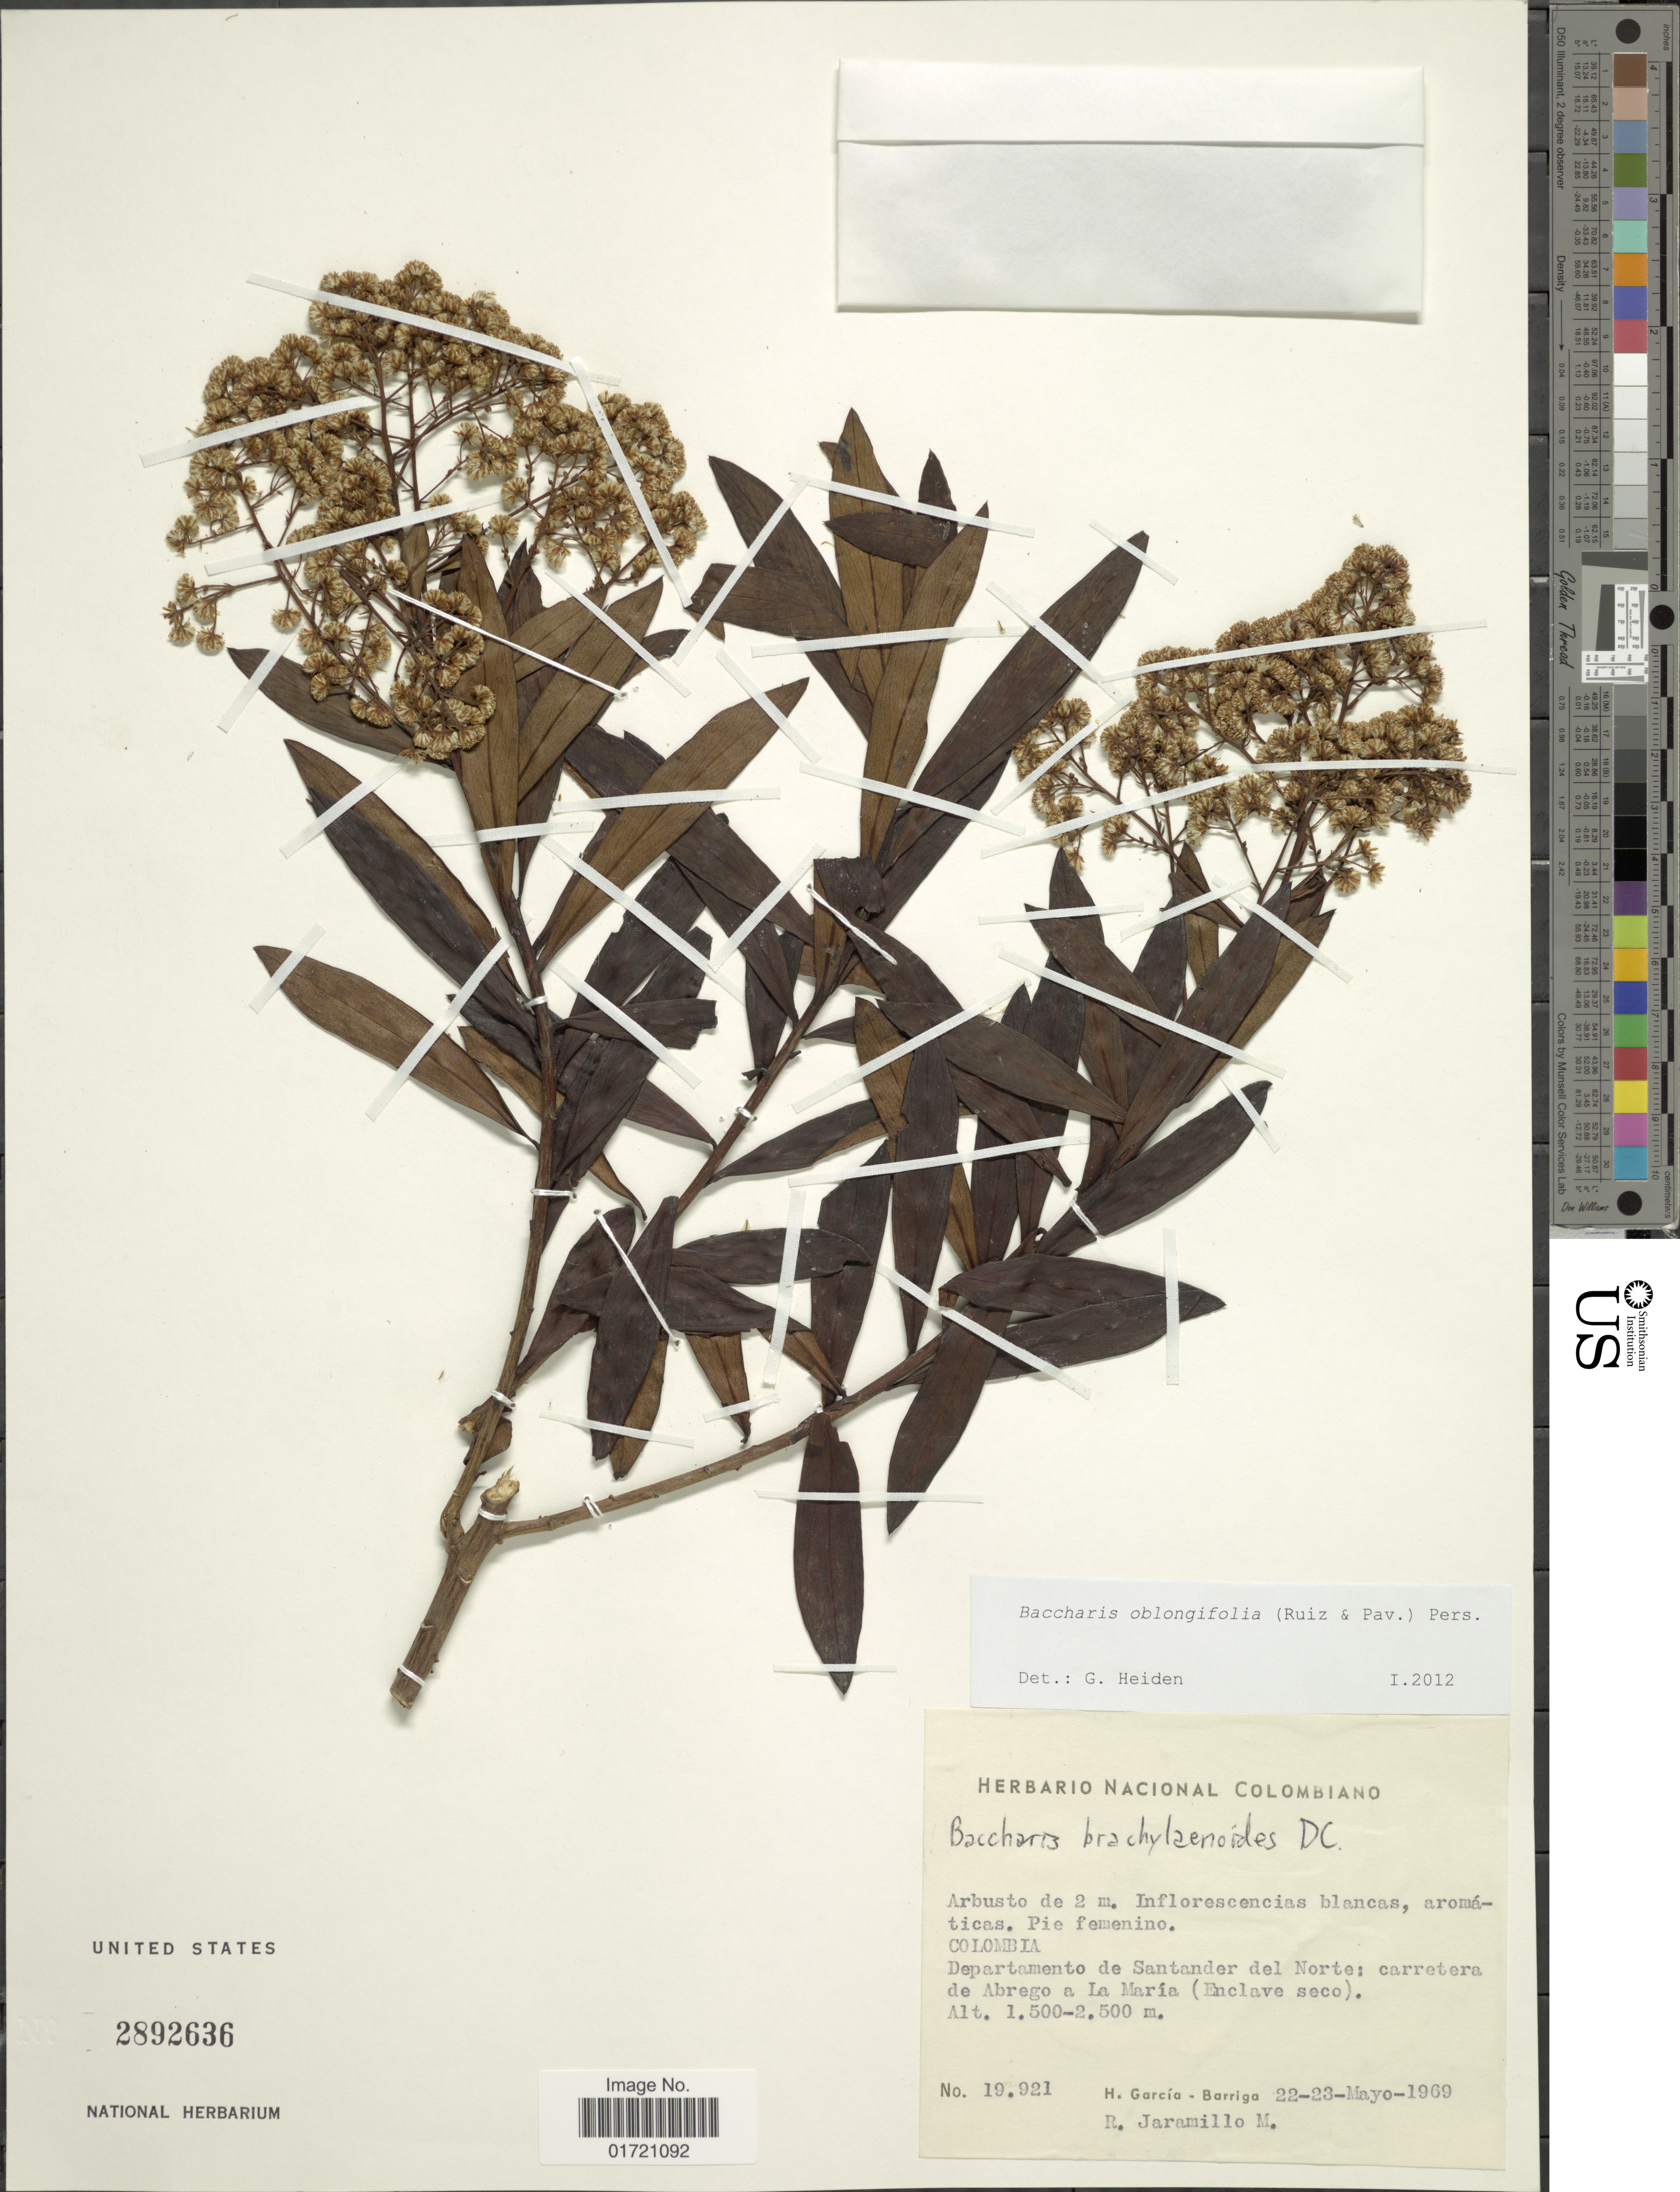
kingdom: Plantae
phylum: Tracheophyta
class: Magnoliopsida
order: Asterales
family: Asteraceae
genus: Baccharis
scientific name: Baccharis oblongifolia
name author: (Ruiz & Pav.) Pers.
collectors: H. García Barriga & R. Jaramillo M.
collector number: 19921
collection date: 1969-05-22/1969-05-23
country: Colombia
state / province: Santander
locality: Colombia. Departamento de Santander del Norte: carretera de Abrego a La María (Enclave seco).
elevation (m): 1500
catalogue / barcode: US 2892636